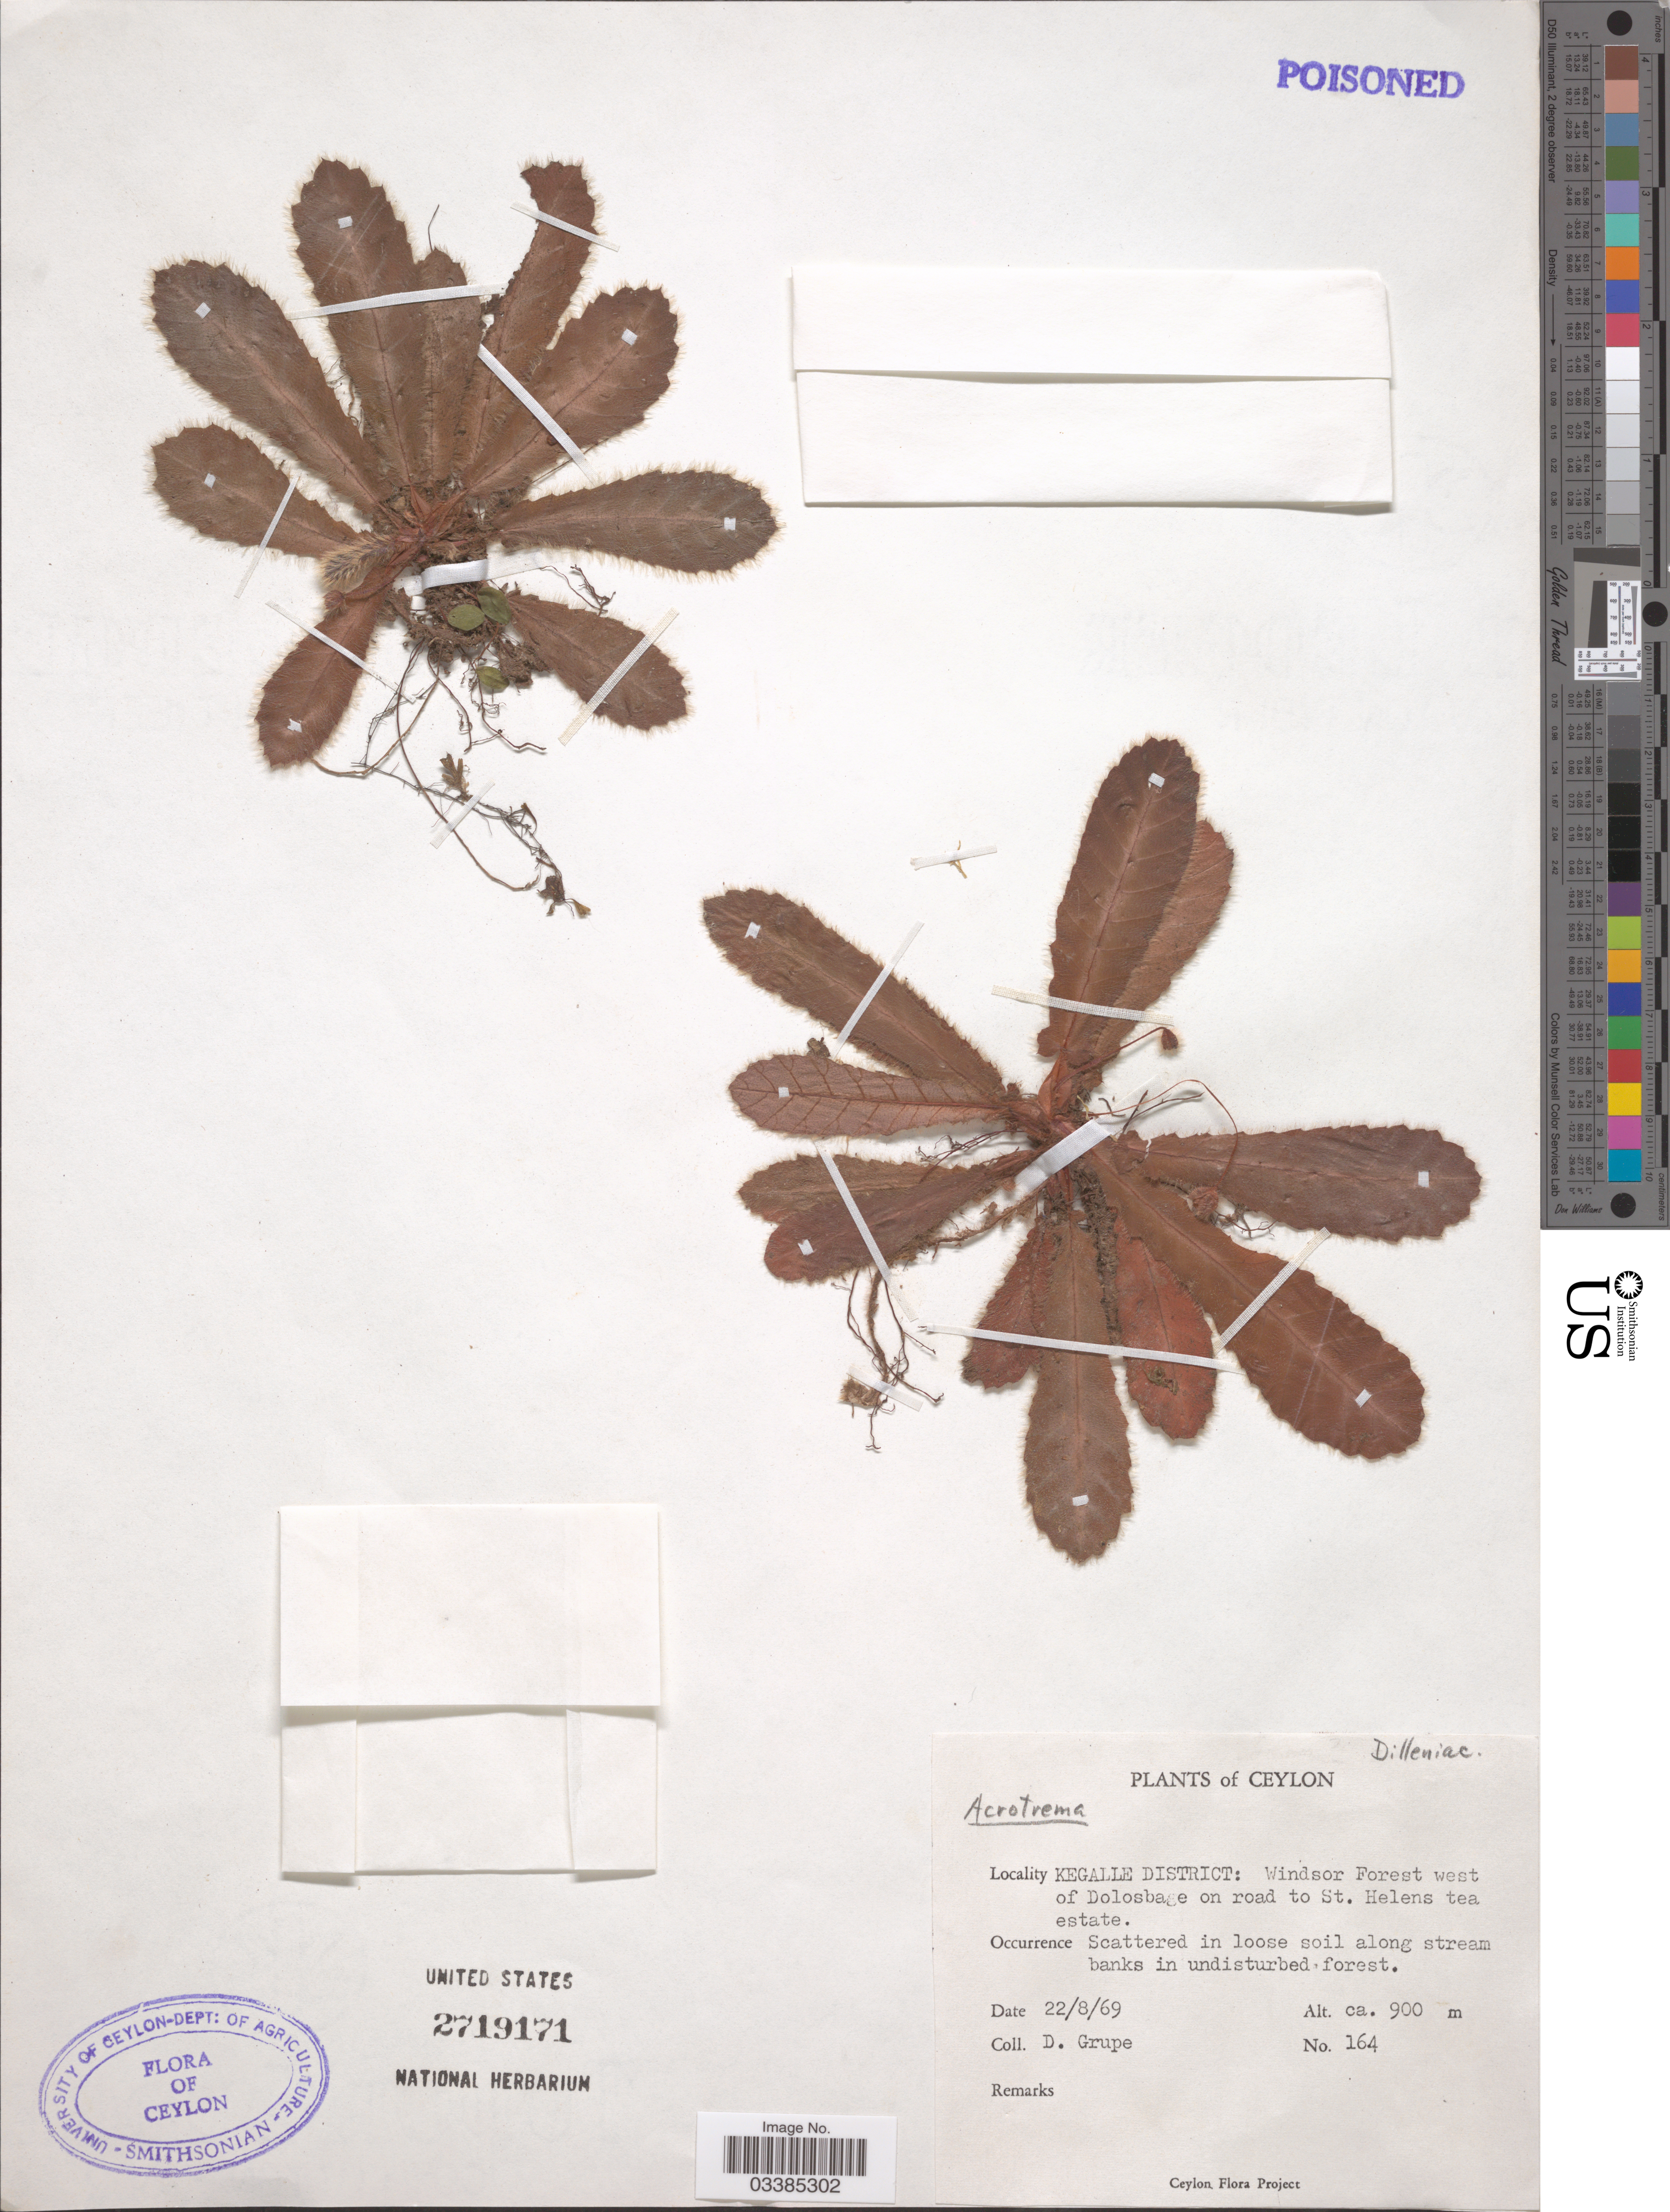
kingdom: Plantae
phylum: Tracheophyta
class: Magnoliopsida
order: Dilleniales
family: Dilleniaceae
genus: Acrotrema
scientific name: Acrotrema sp.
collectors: D. Grupe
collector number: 164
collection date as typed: Transcribed d/m/y: 22/8/69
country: Sri Lanka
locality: Ceylon. Kegalle District: Windsor Forest west of Dolosbage on road to St. Helens tea estate.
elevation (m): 900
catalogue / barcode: US 2719171